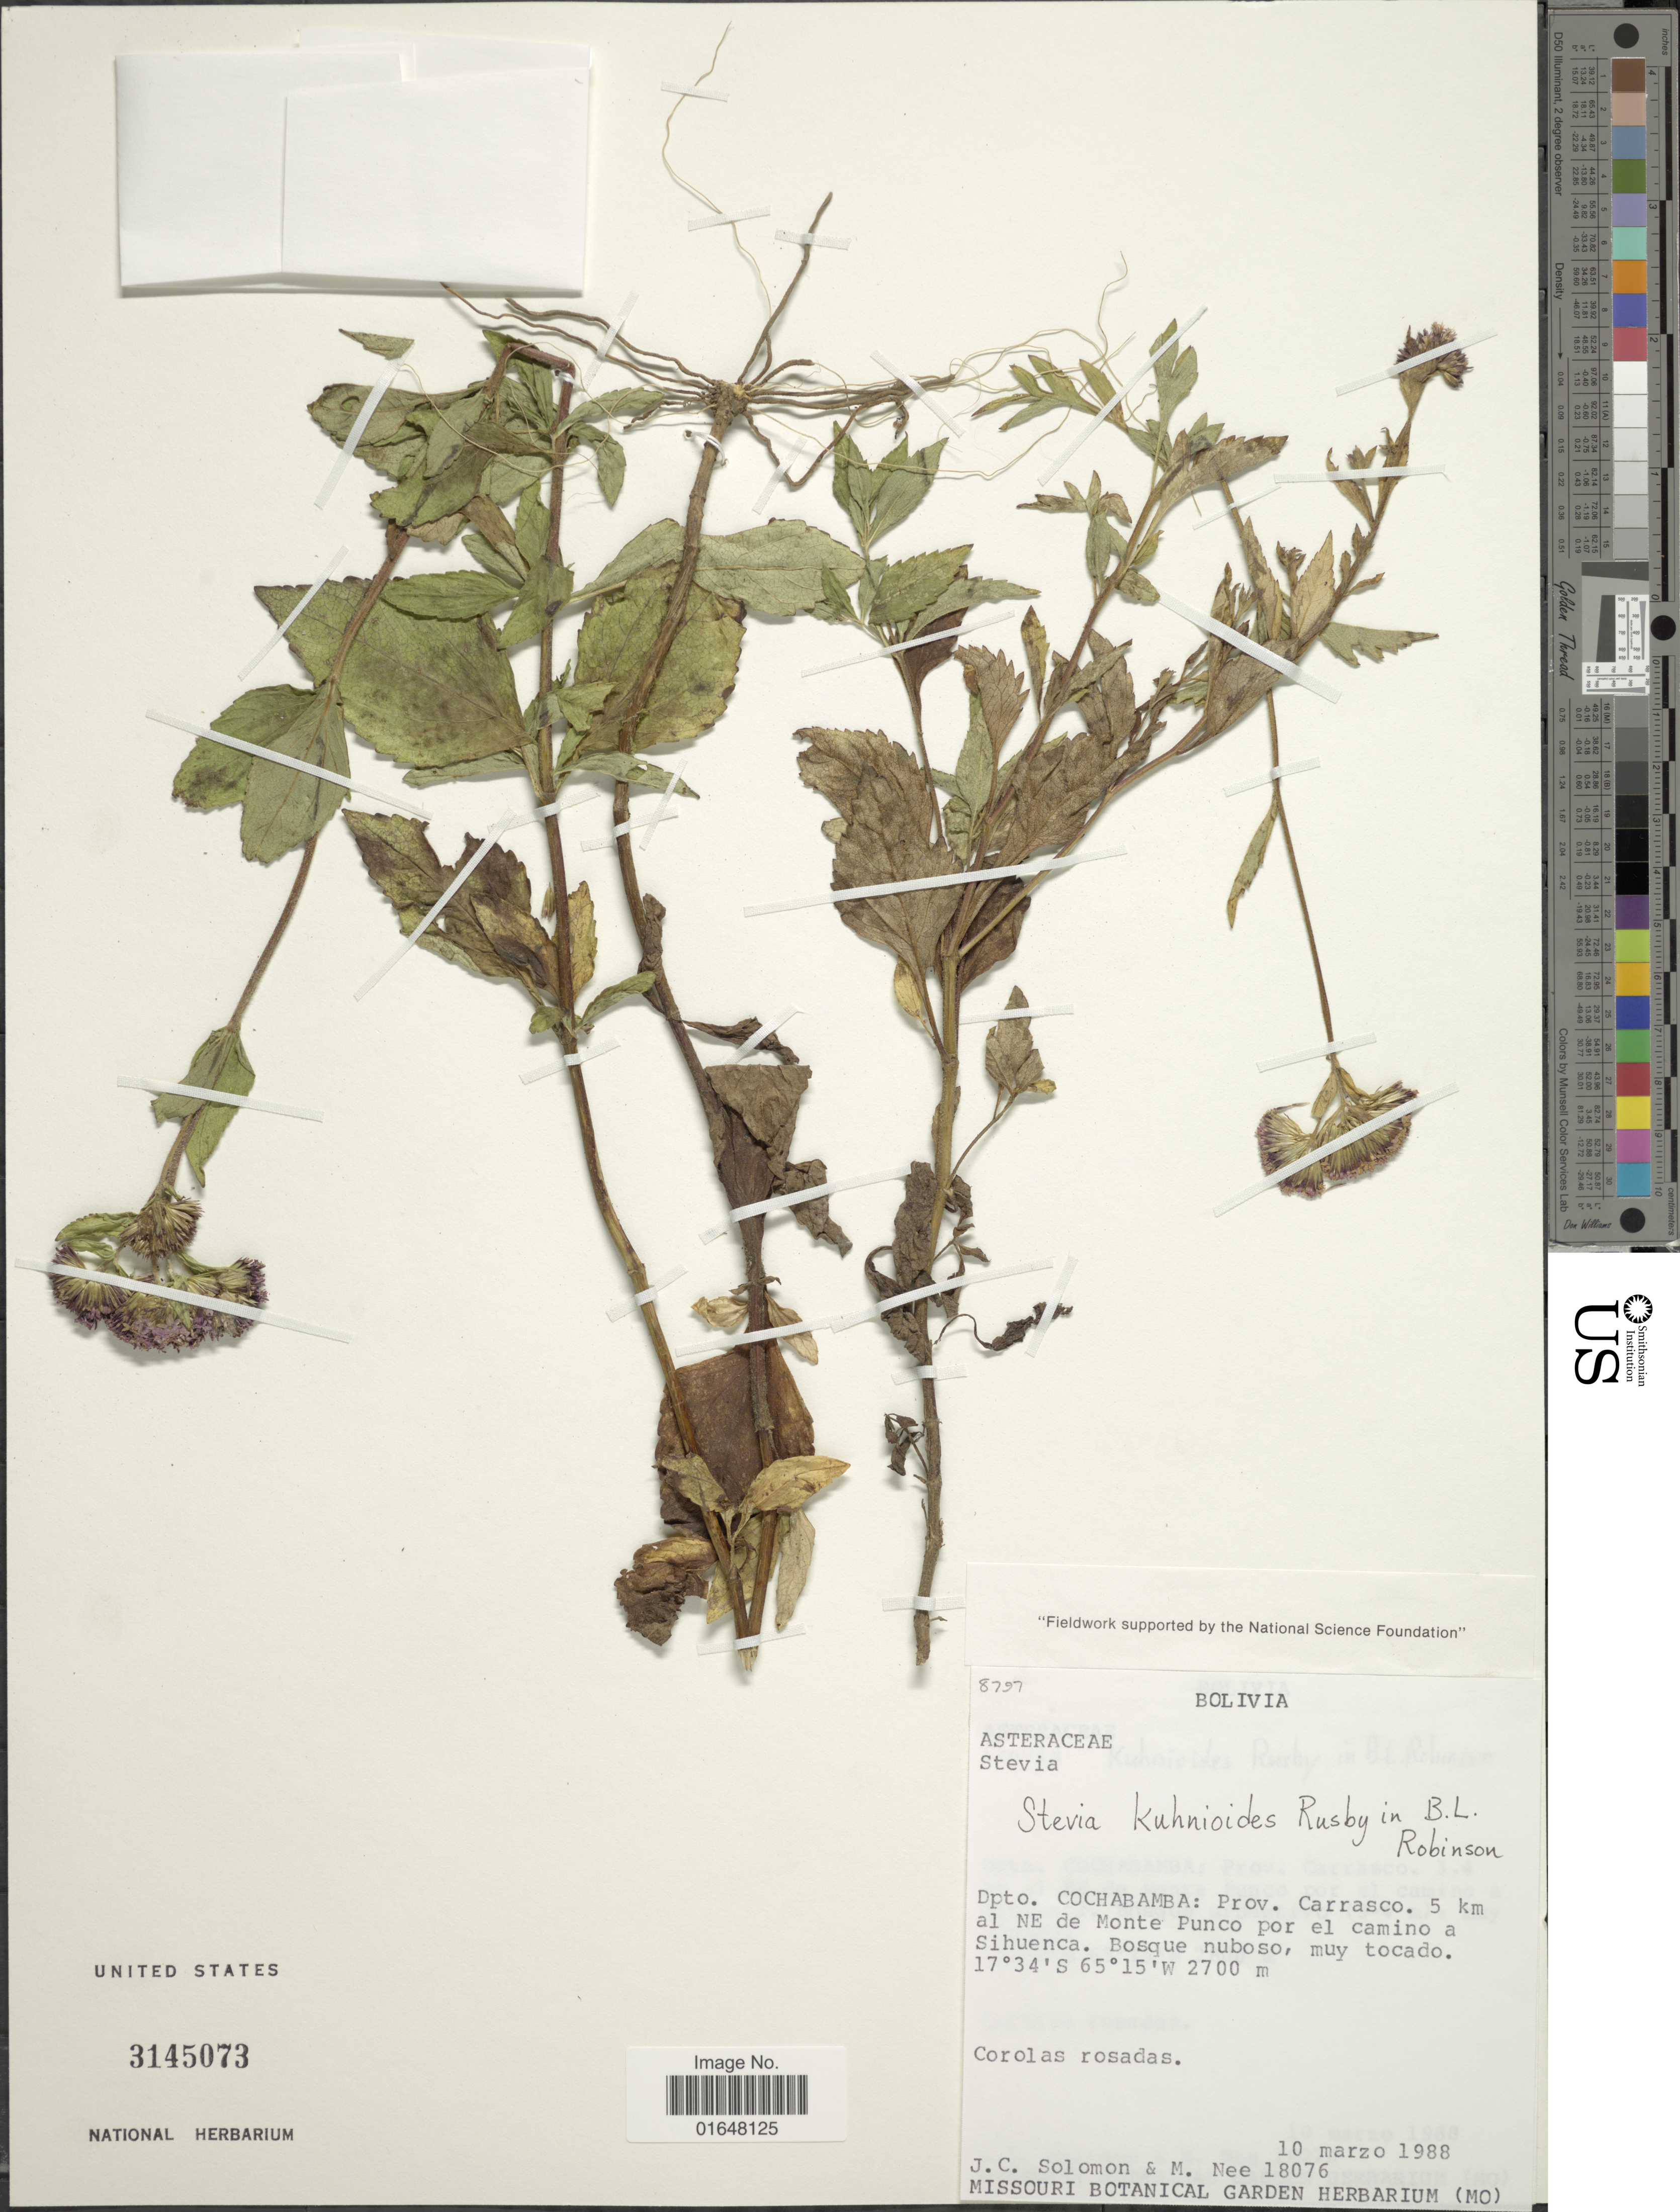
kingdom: Plantae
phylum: Tracheophyta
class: Magnoliopsida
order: Asterales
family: Asteraceae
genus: Stevia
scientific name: Stevia kuhnioides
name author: Rusby ex B.L. Rob.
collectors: J. C. Solomon & M. Nee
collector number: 18076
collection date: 1988-03-10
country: Bolivia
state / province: Cochabamba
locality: Prov. Carrasco, 5 km al NE de Monte Punco por el camino a Sihuenca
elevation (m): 2700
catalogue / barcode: US 3145073